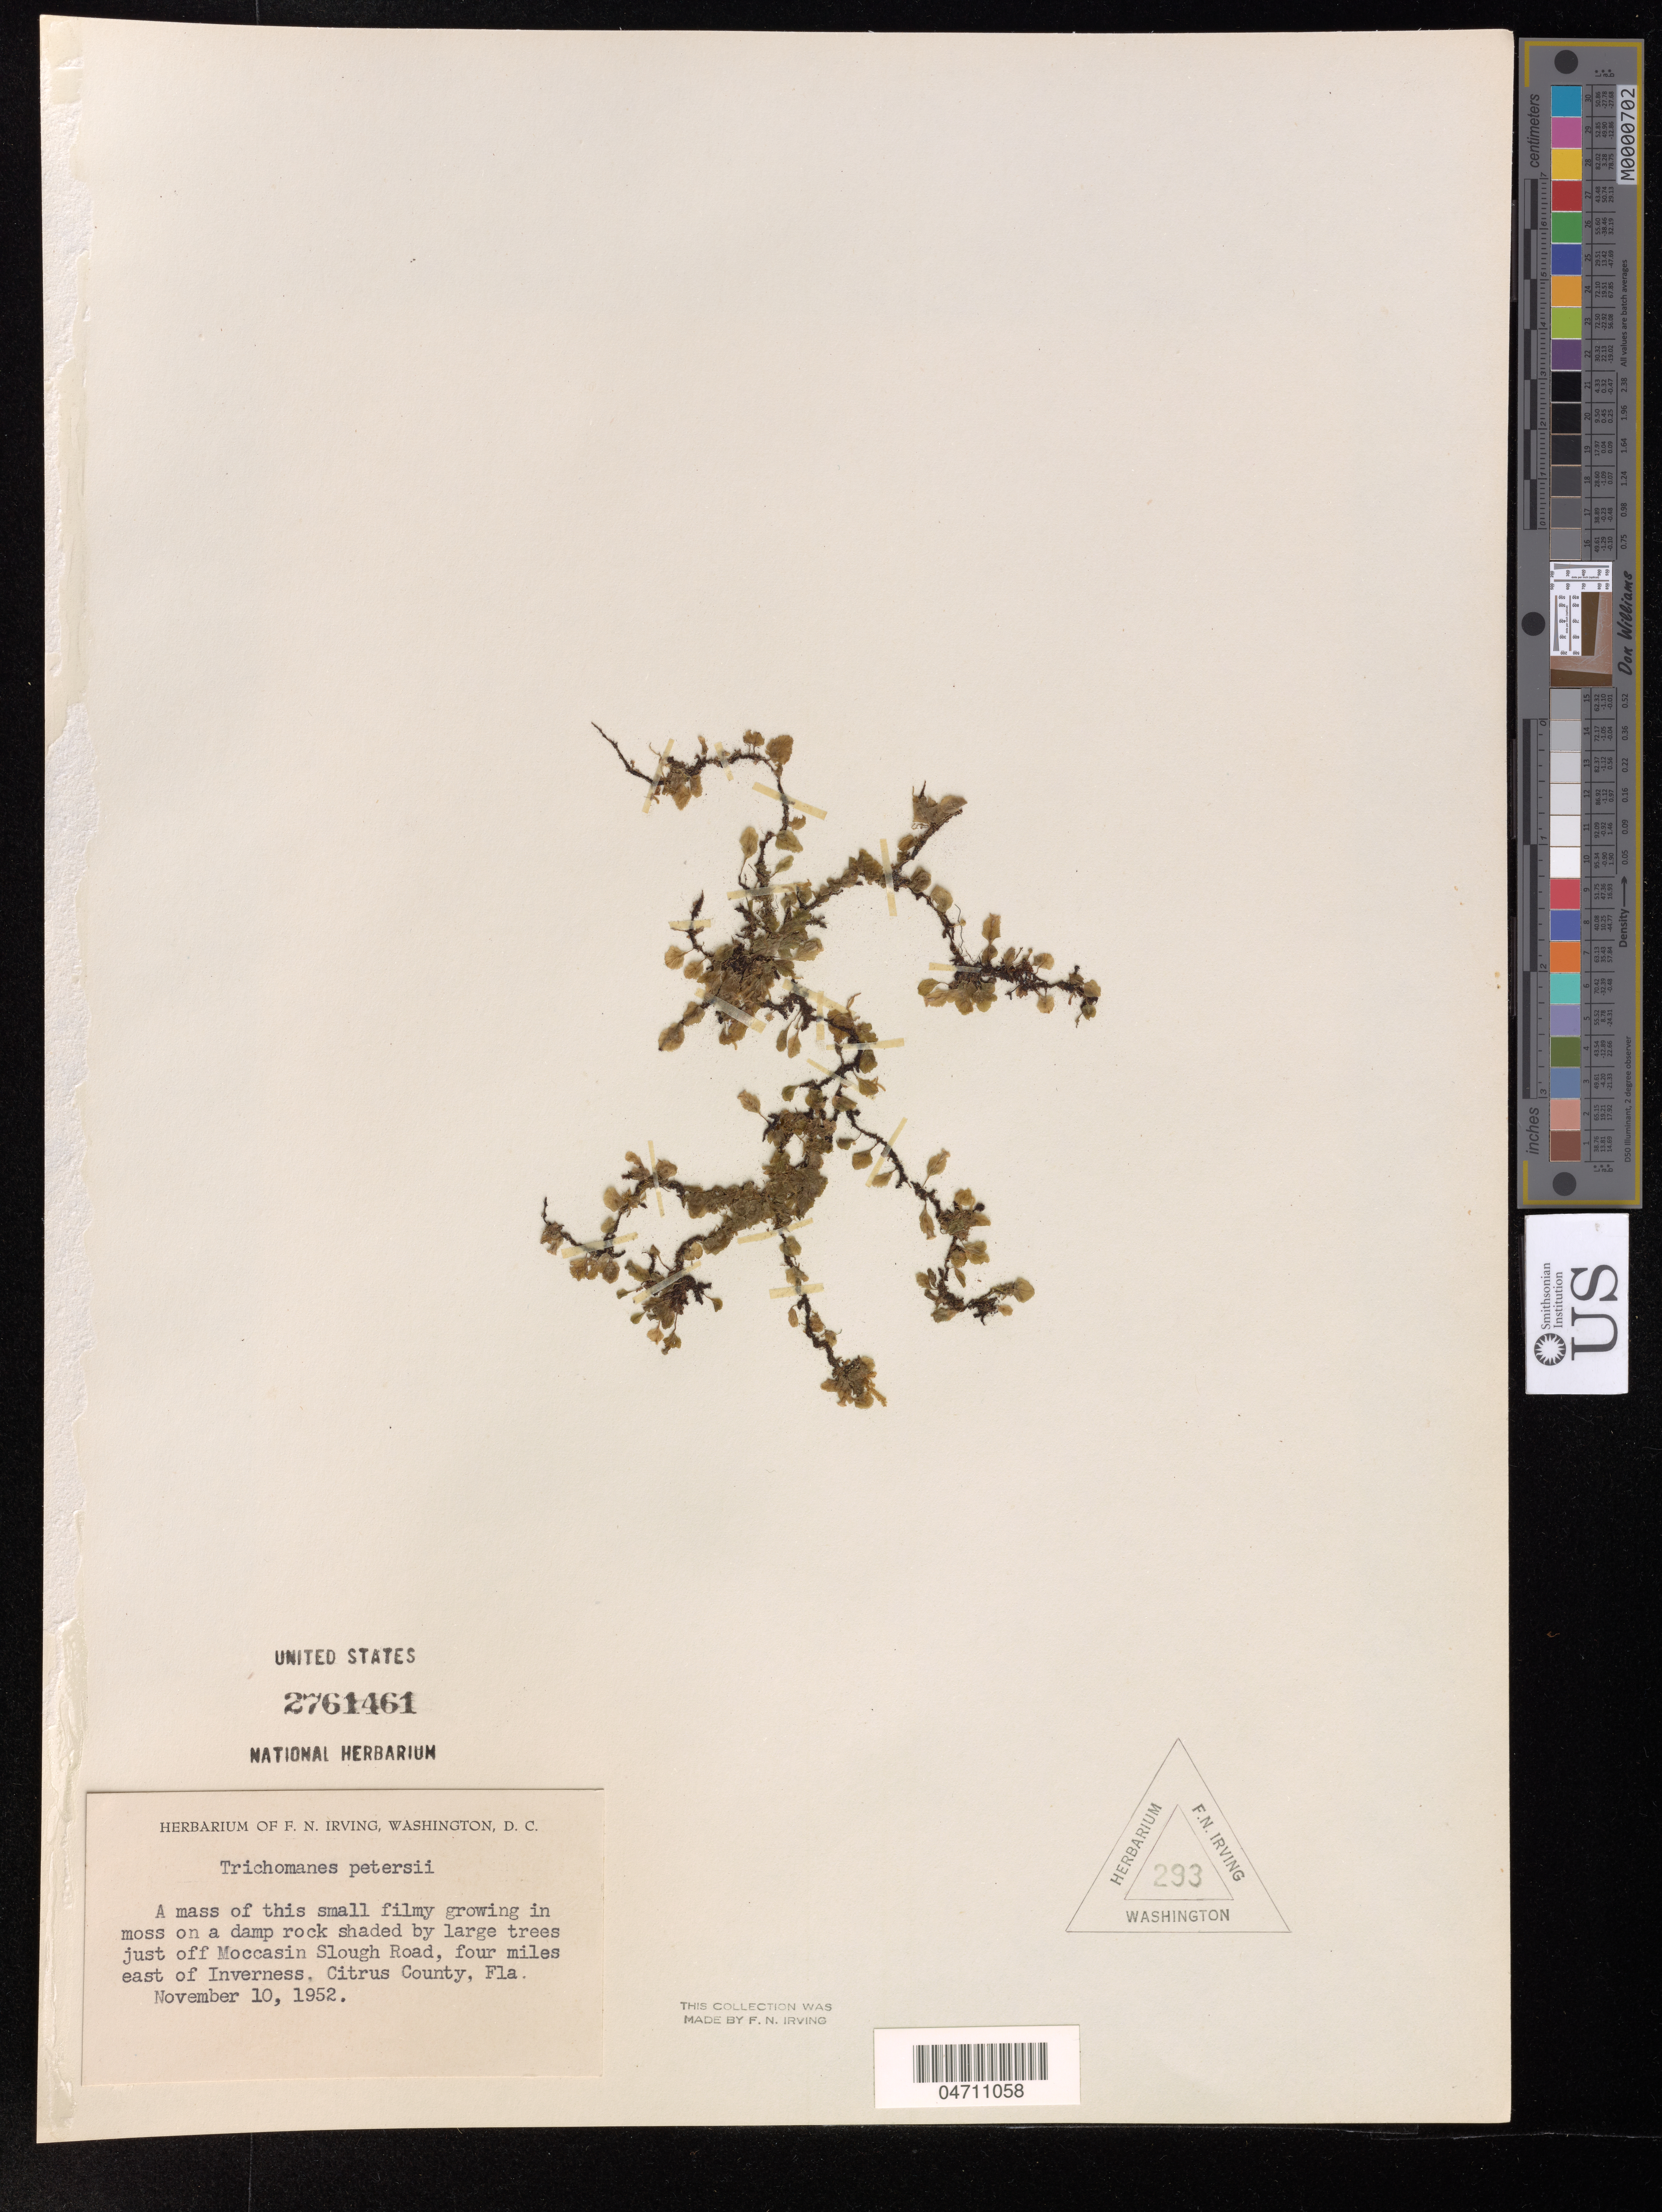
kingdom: Plantae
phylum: Tracheophyta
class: Polypodiopsida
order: Hymenophyllales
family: Hymenophyllaceae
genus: Trichomanes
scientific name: Trichomanes petersii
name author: A. Gray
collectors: F. Irving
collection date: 1952-11-10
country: United States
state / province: Florida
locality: Just off Moccasin Slough Road, four miles east of Inverness, Citrus County.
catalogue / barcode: US 2761461